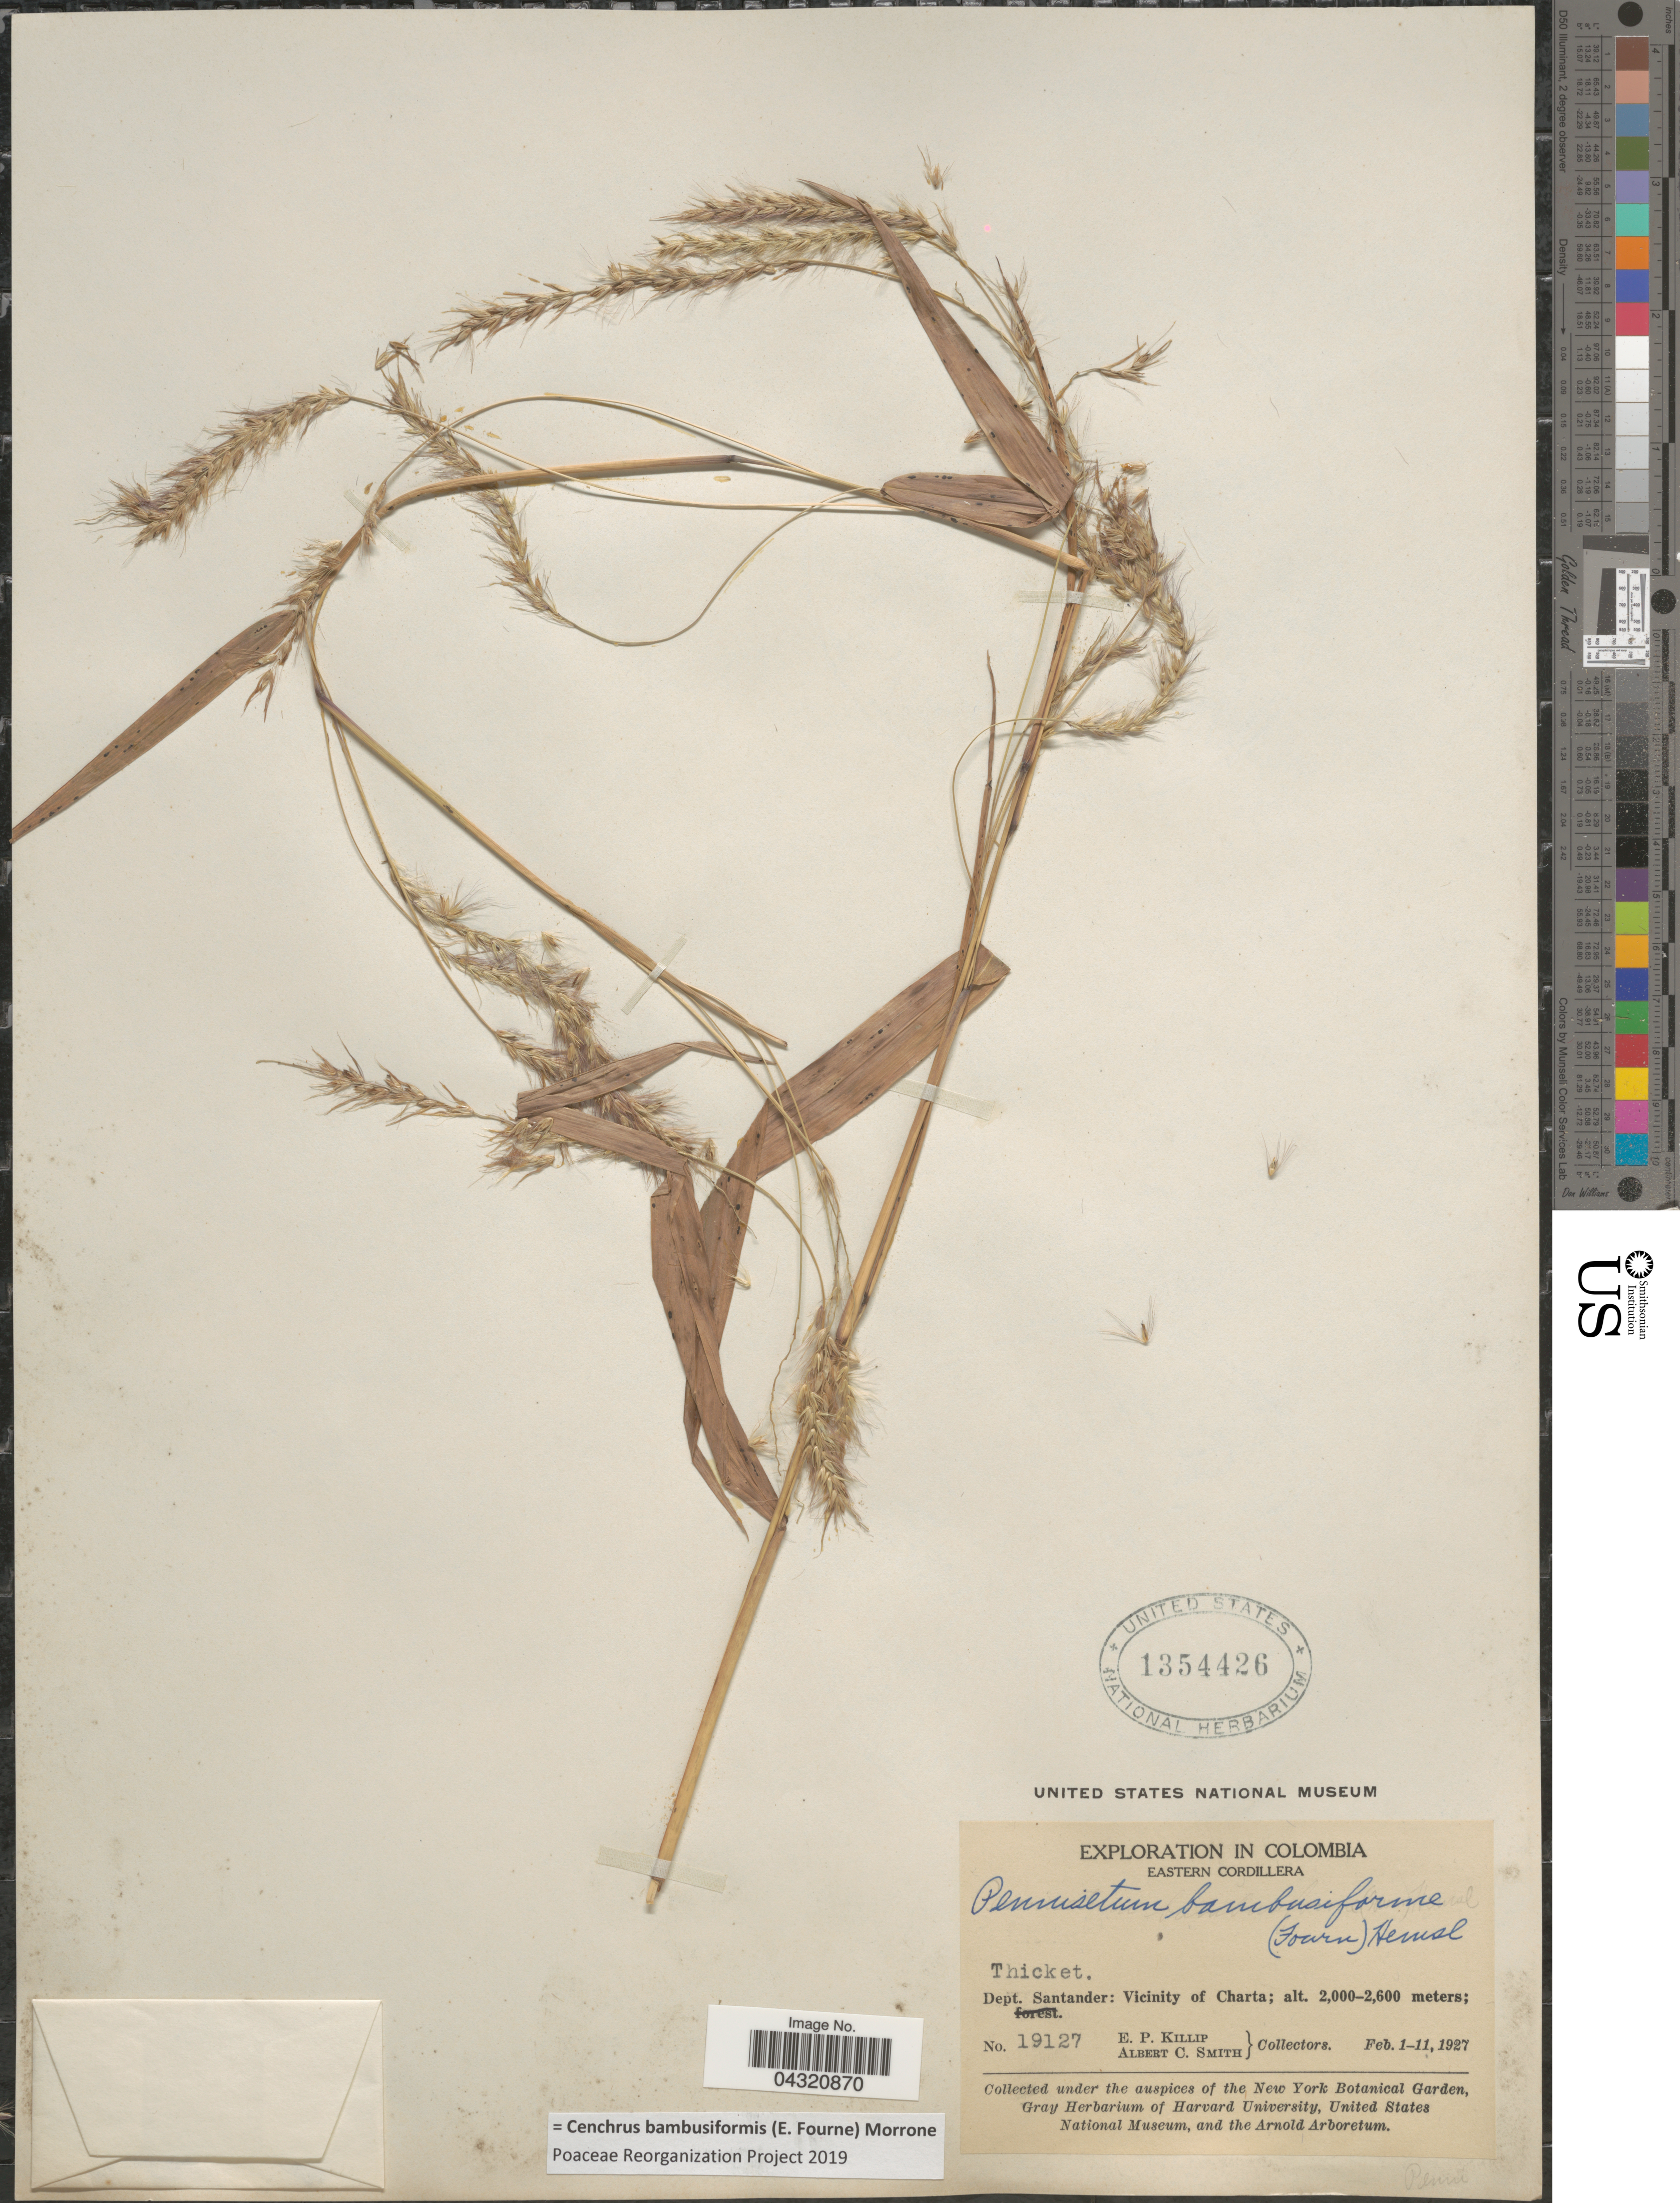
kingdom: Plantae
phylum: Tracheophyta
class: Liliopsida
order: Poales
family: Poaceae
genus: Cenchrus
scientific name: Cenchrus bambusiformis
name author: (E. Fourn.) Morrone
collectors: E. P. Killip & A. C. Smith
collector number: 19127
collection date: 1927-02-01/1927-02-11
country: Colombia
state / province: Santander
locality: Exploration in Colombia. Eastern Cordillera. Dept. Santander: Vicinity of Charta.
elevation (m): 2000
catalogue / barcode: US 1354426